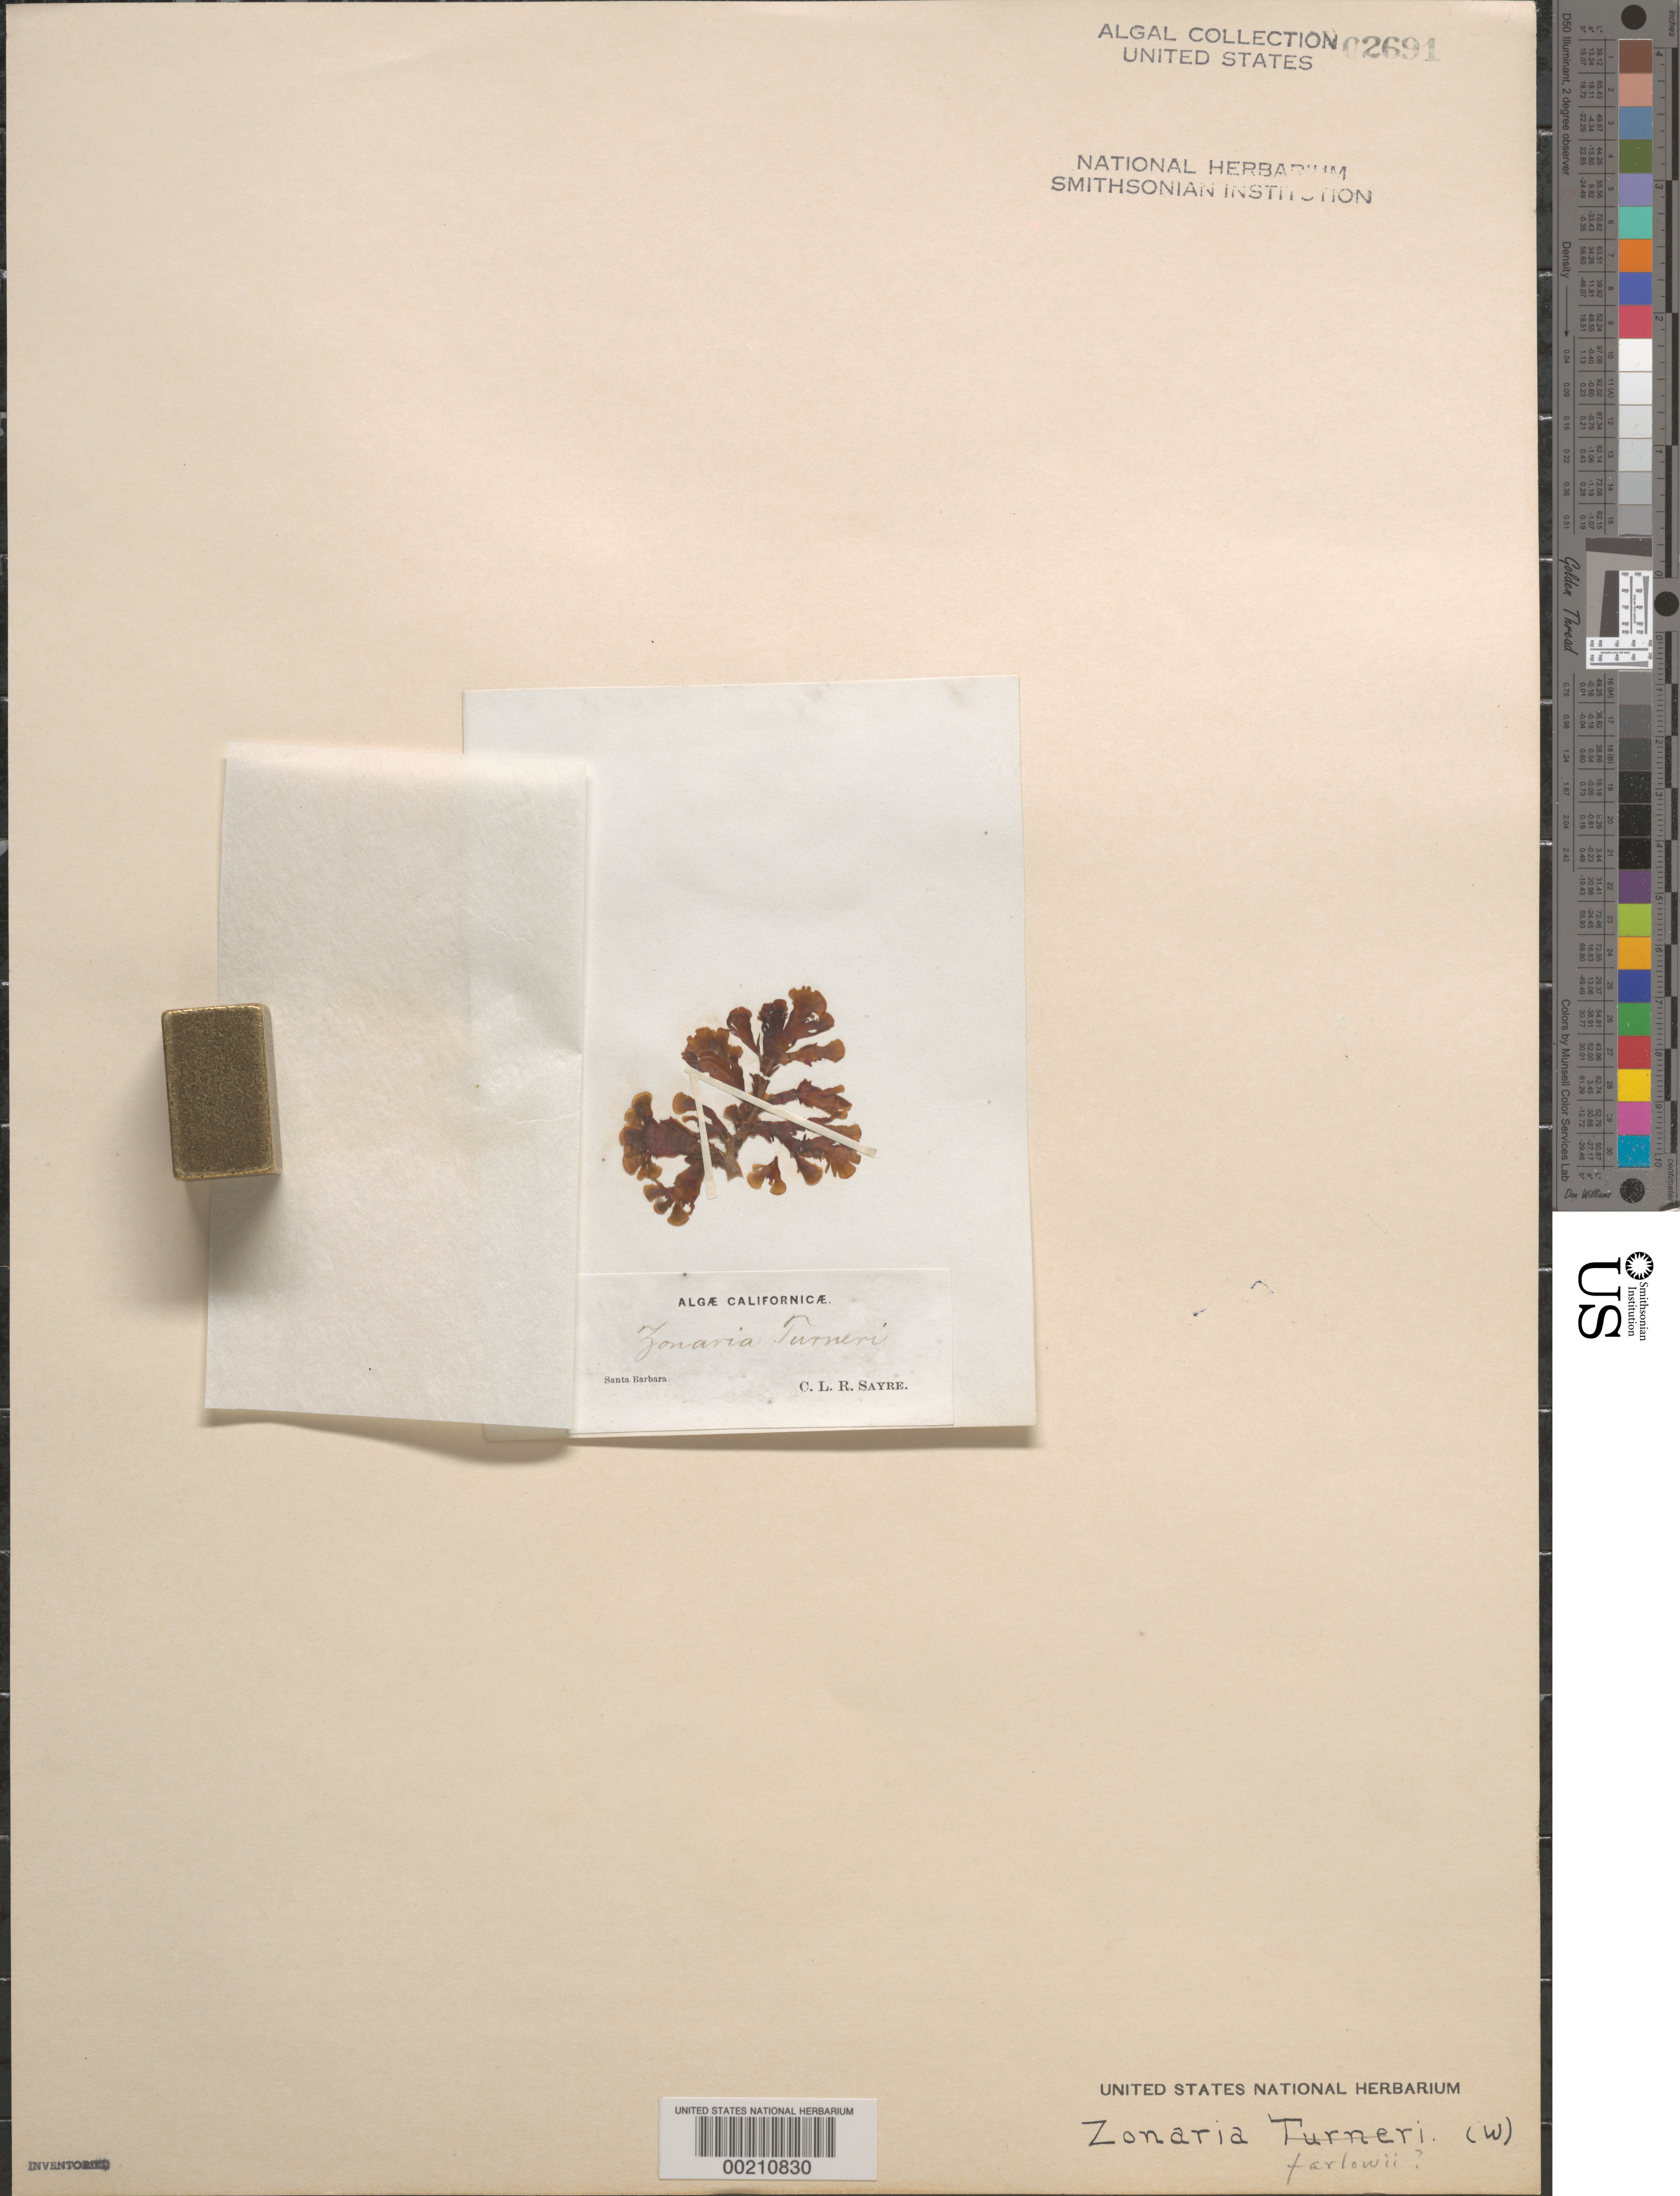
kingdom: Chromista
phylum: Ochrophyta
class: Phaeophyceae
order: Dictyotales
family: Dictyotaceae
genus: Zonaria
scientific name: Zonaria farlowii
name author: Setch. & N.L. Gardner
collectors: C. Sayre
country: United States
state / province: California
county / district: Santa Barbara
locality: Santa Barbara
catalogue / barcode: US 2691